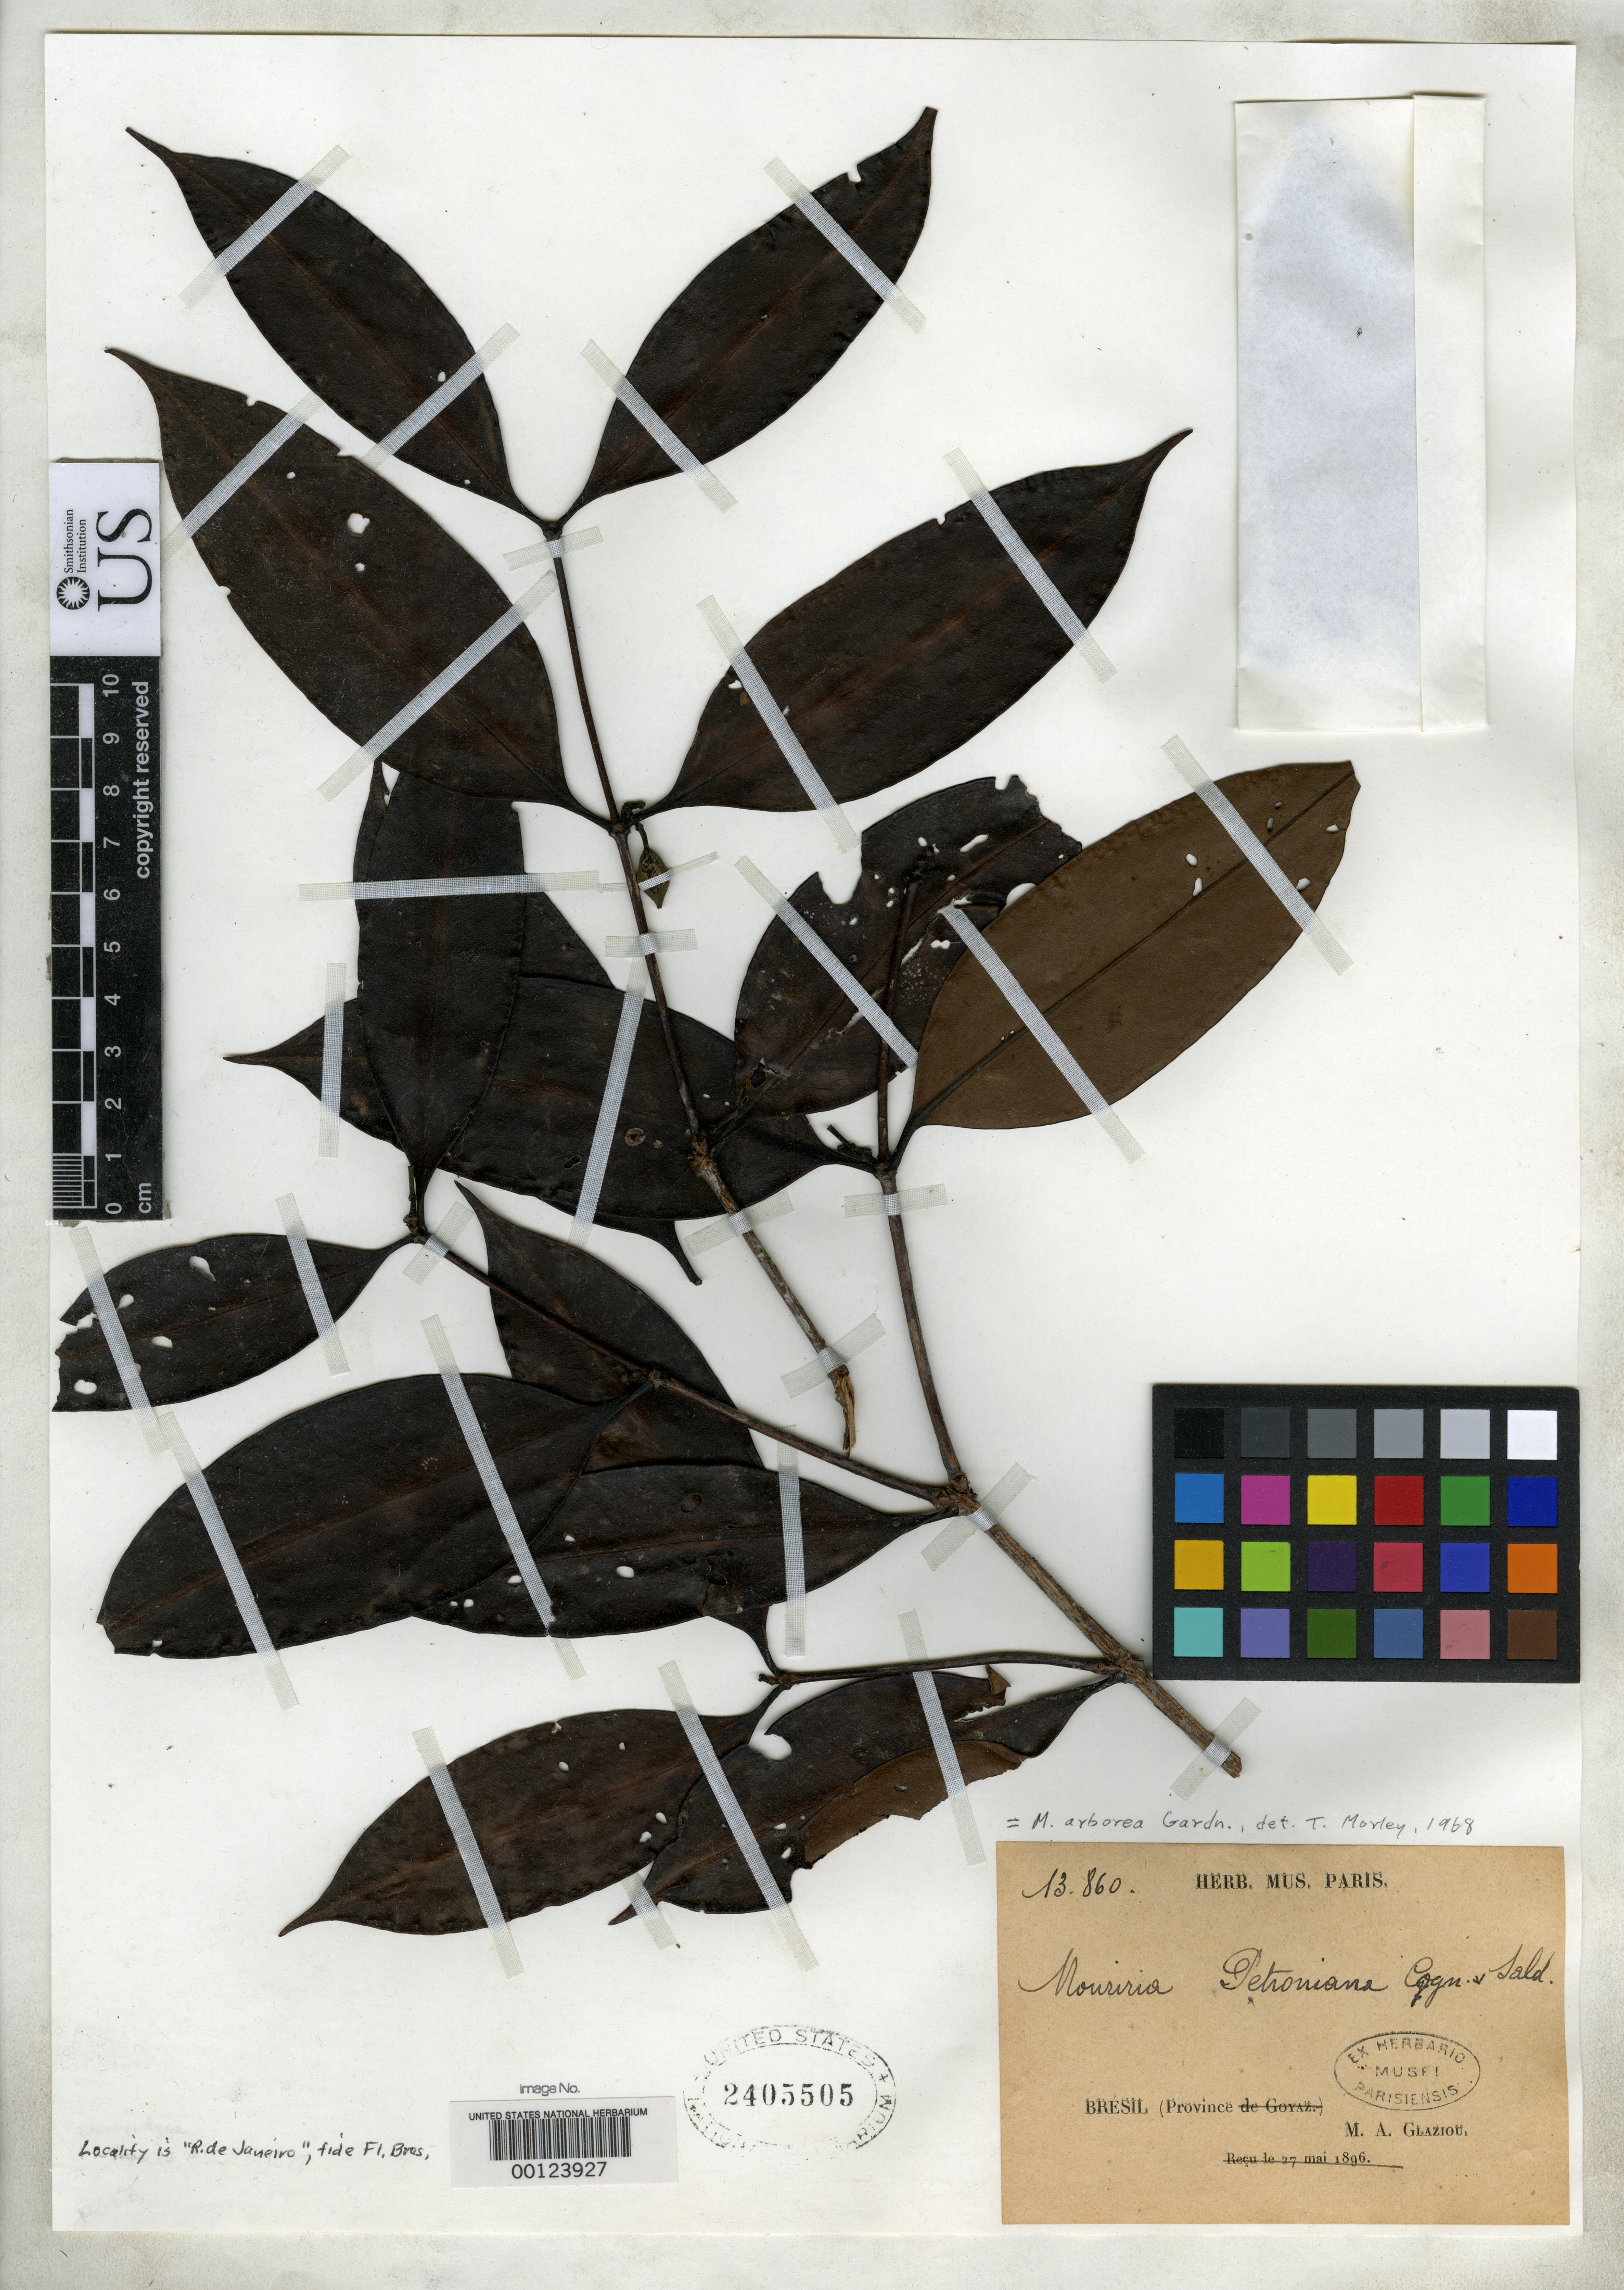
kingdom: Plantae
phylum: Tracheophyta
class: Magnoliopsida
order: Myrtales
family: Melastomataceae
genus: Mouriri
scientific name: Mouriri petroniana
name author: Cogn. & Saldanha in Mart.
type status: Isosyntype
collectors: A. F. M. Glaziou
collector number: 13860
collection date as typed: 1882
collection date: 1882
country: Brazil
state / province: Rio de Janeiro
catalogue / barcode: US 2405505